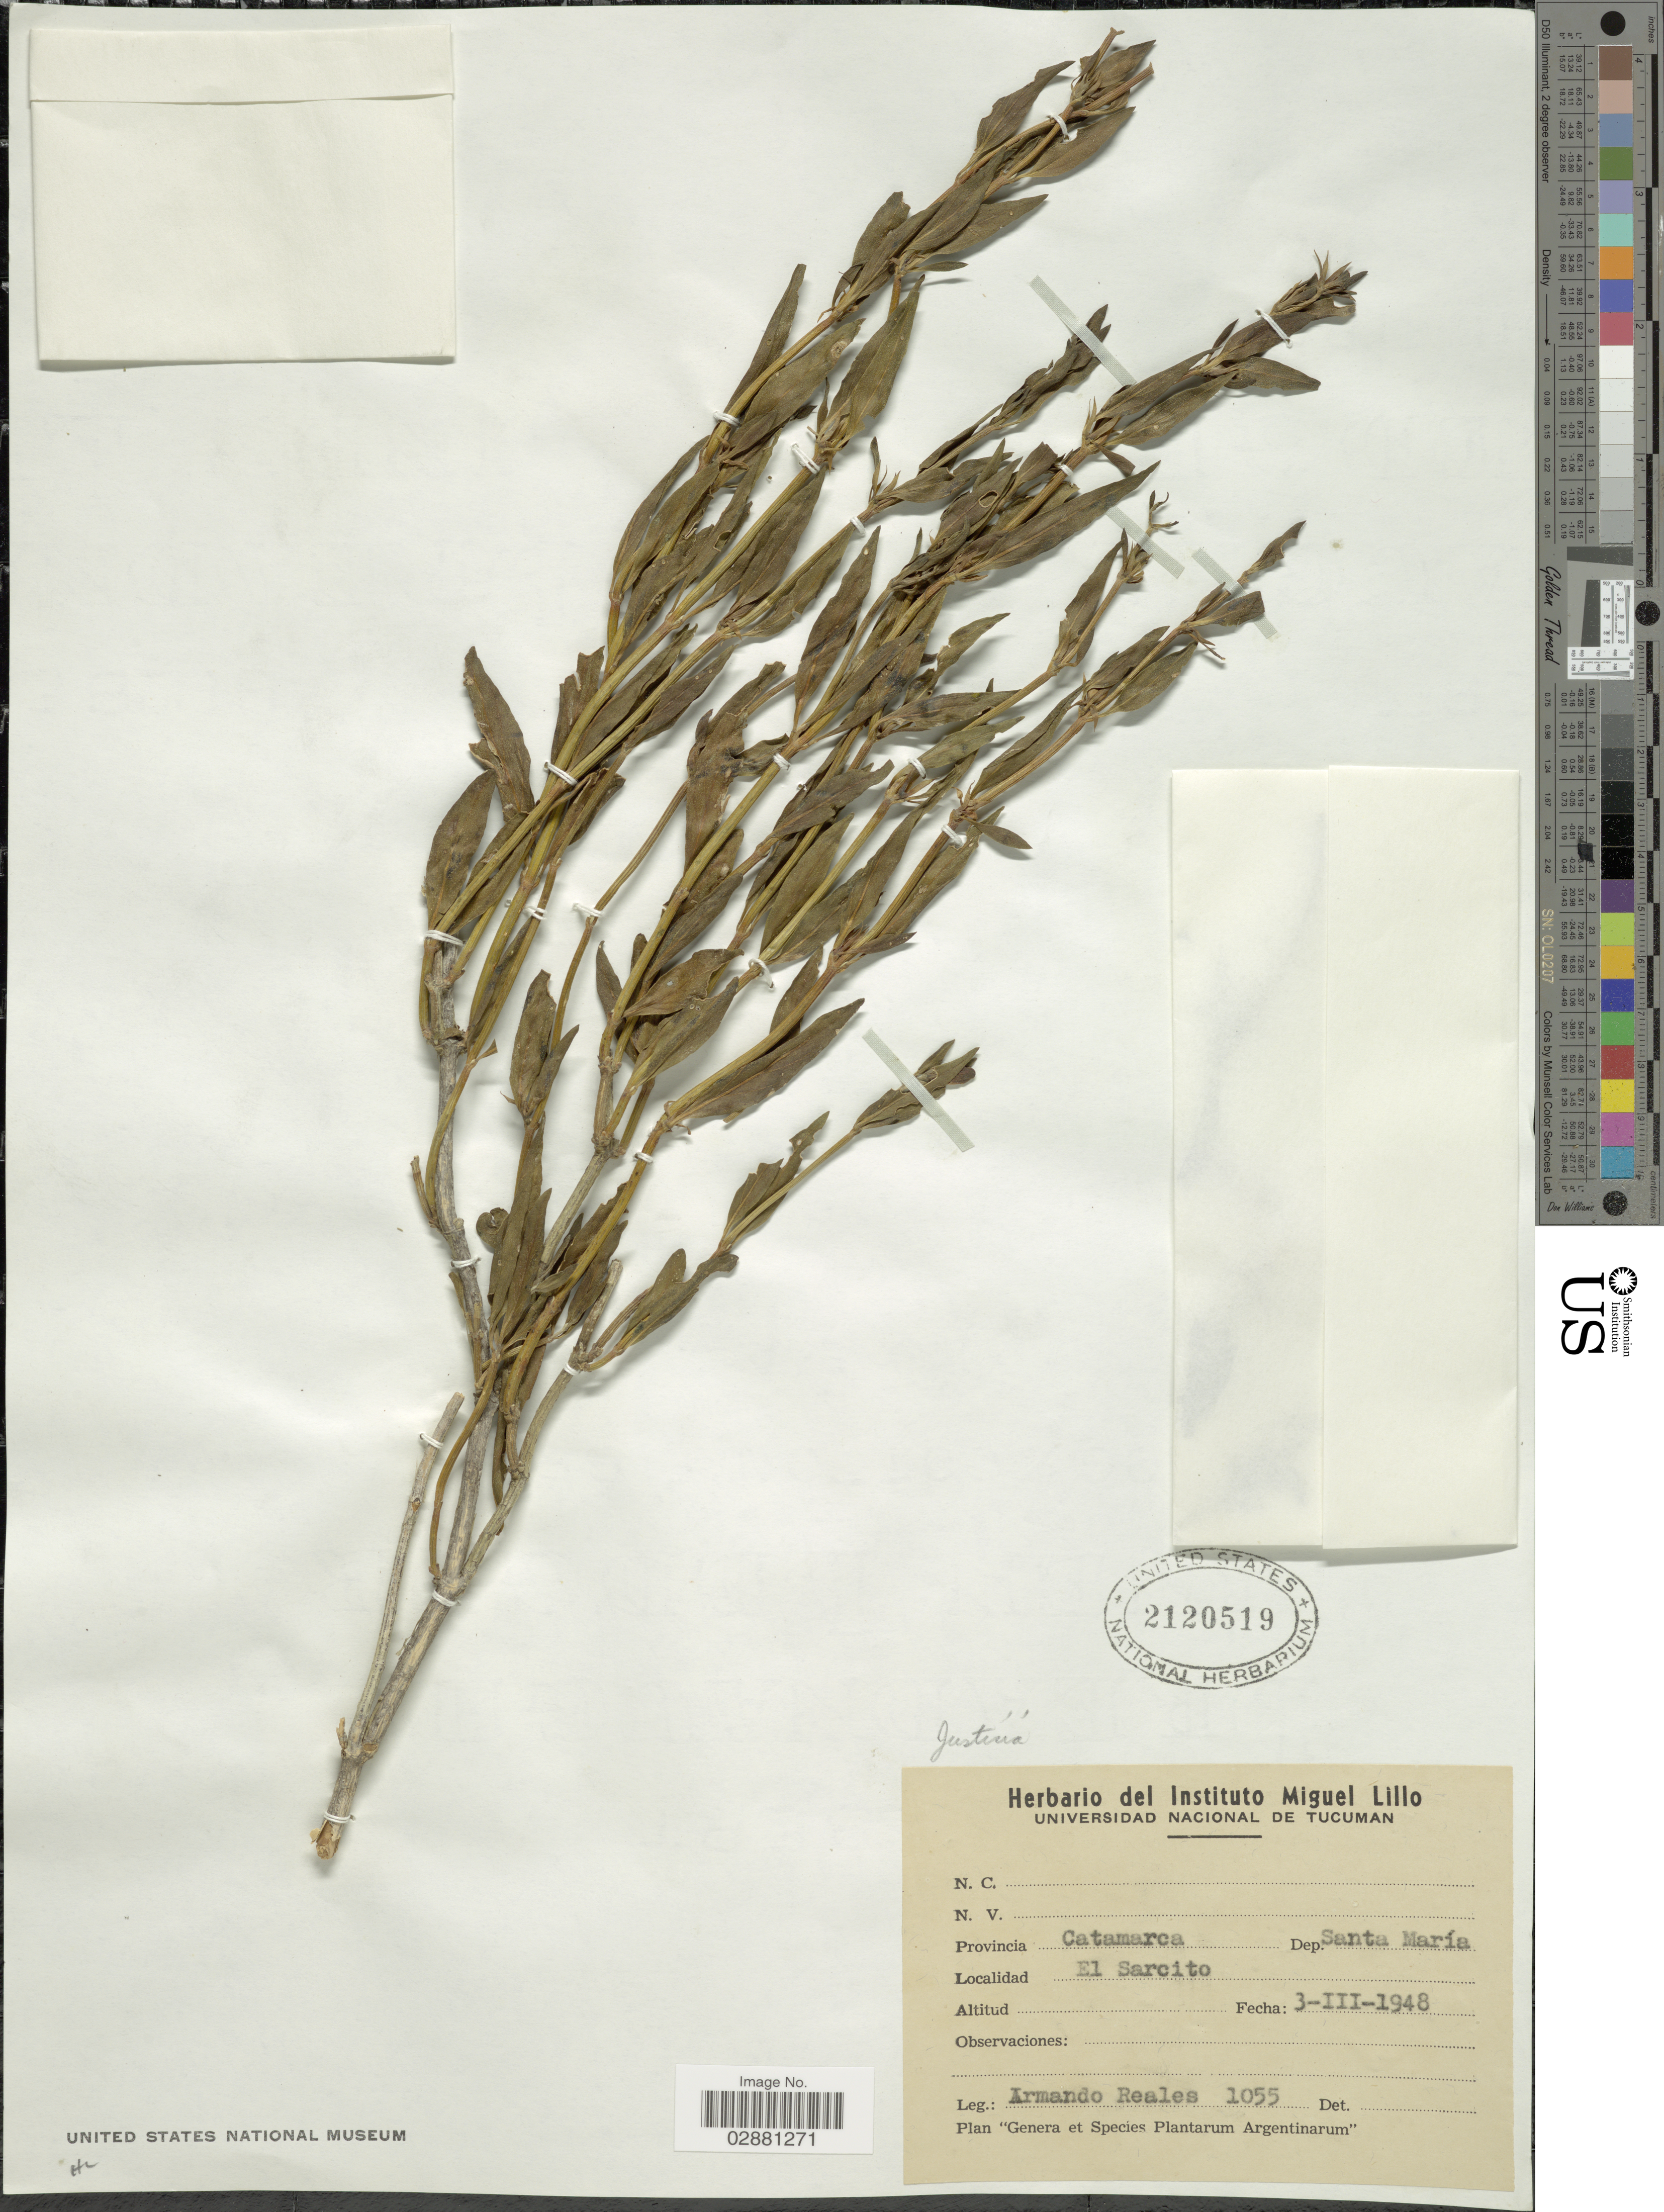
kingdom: Plantae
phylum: Tracheophyta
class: Magnoliopsida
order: Lamiales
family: Acanthaceae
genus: Justicia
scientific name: Justicia tweediana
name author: (Nees) Griseb.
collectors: A. Reales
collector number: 1055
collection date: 1948-03-03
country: Argentina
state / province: Catamarca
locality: Dep. Santa María, El Sarcito.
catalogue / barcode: US 2120519